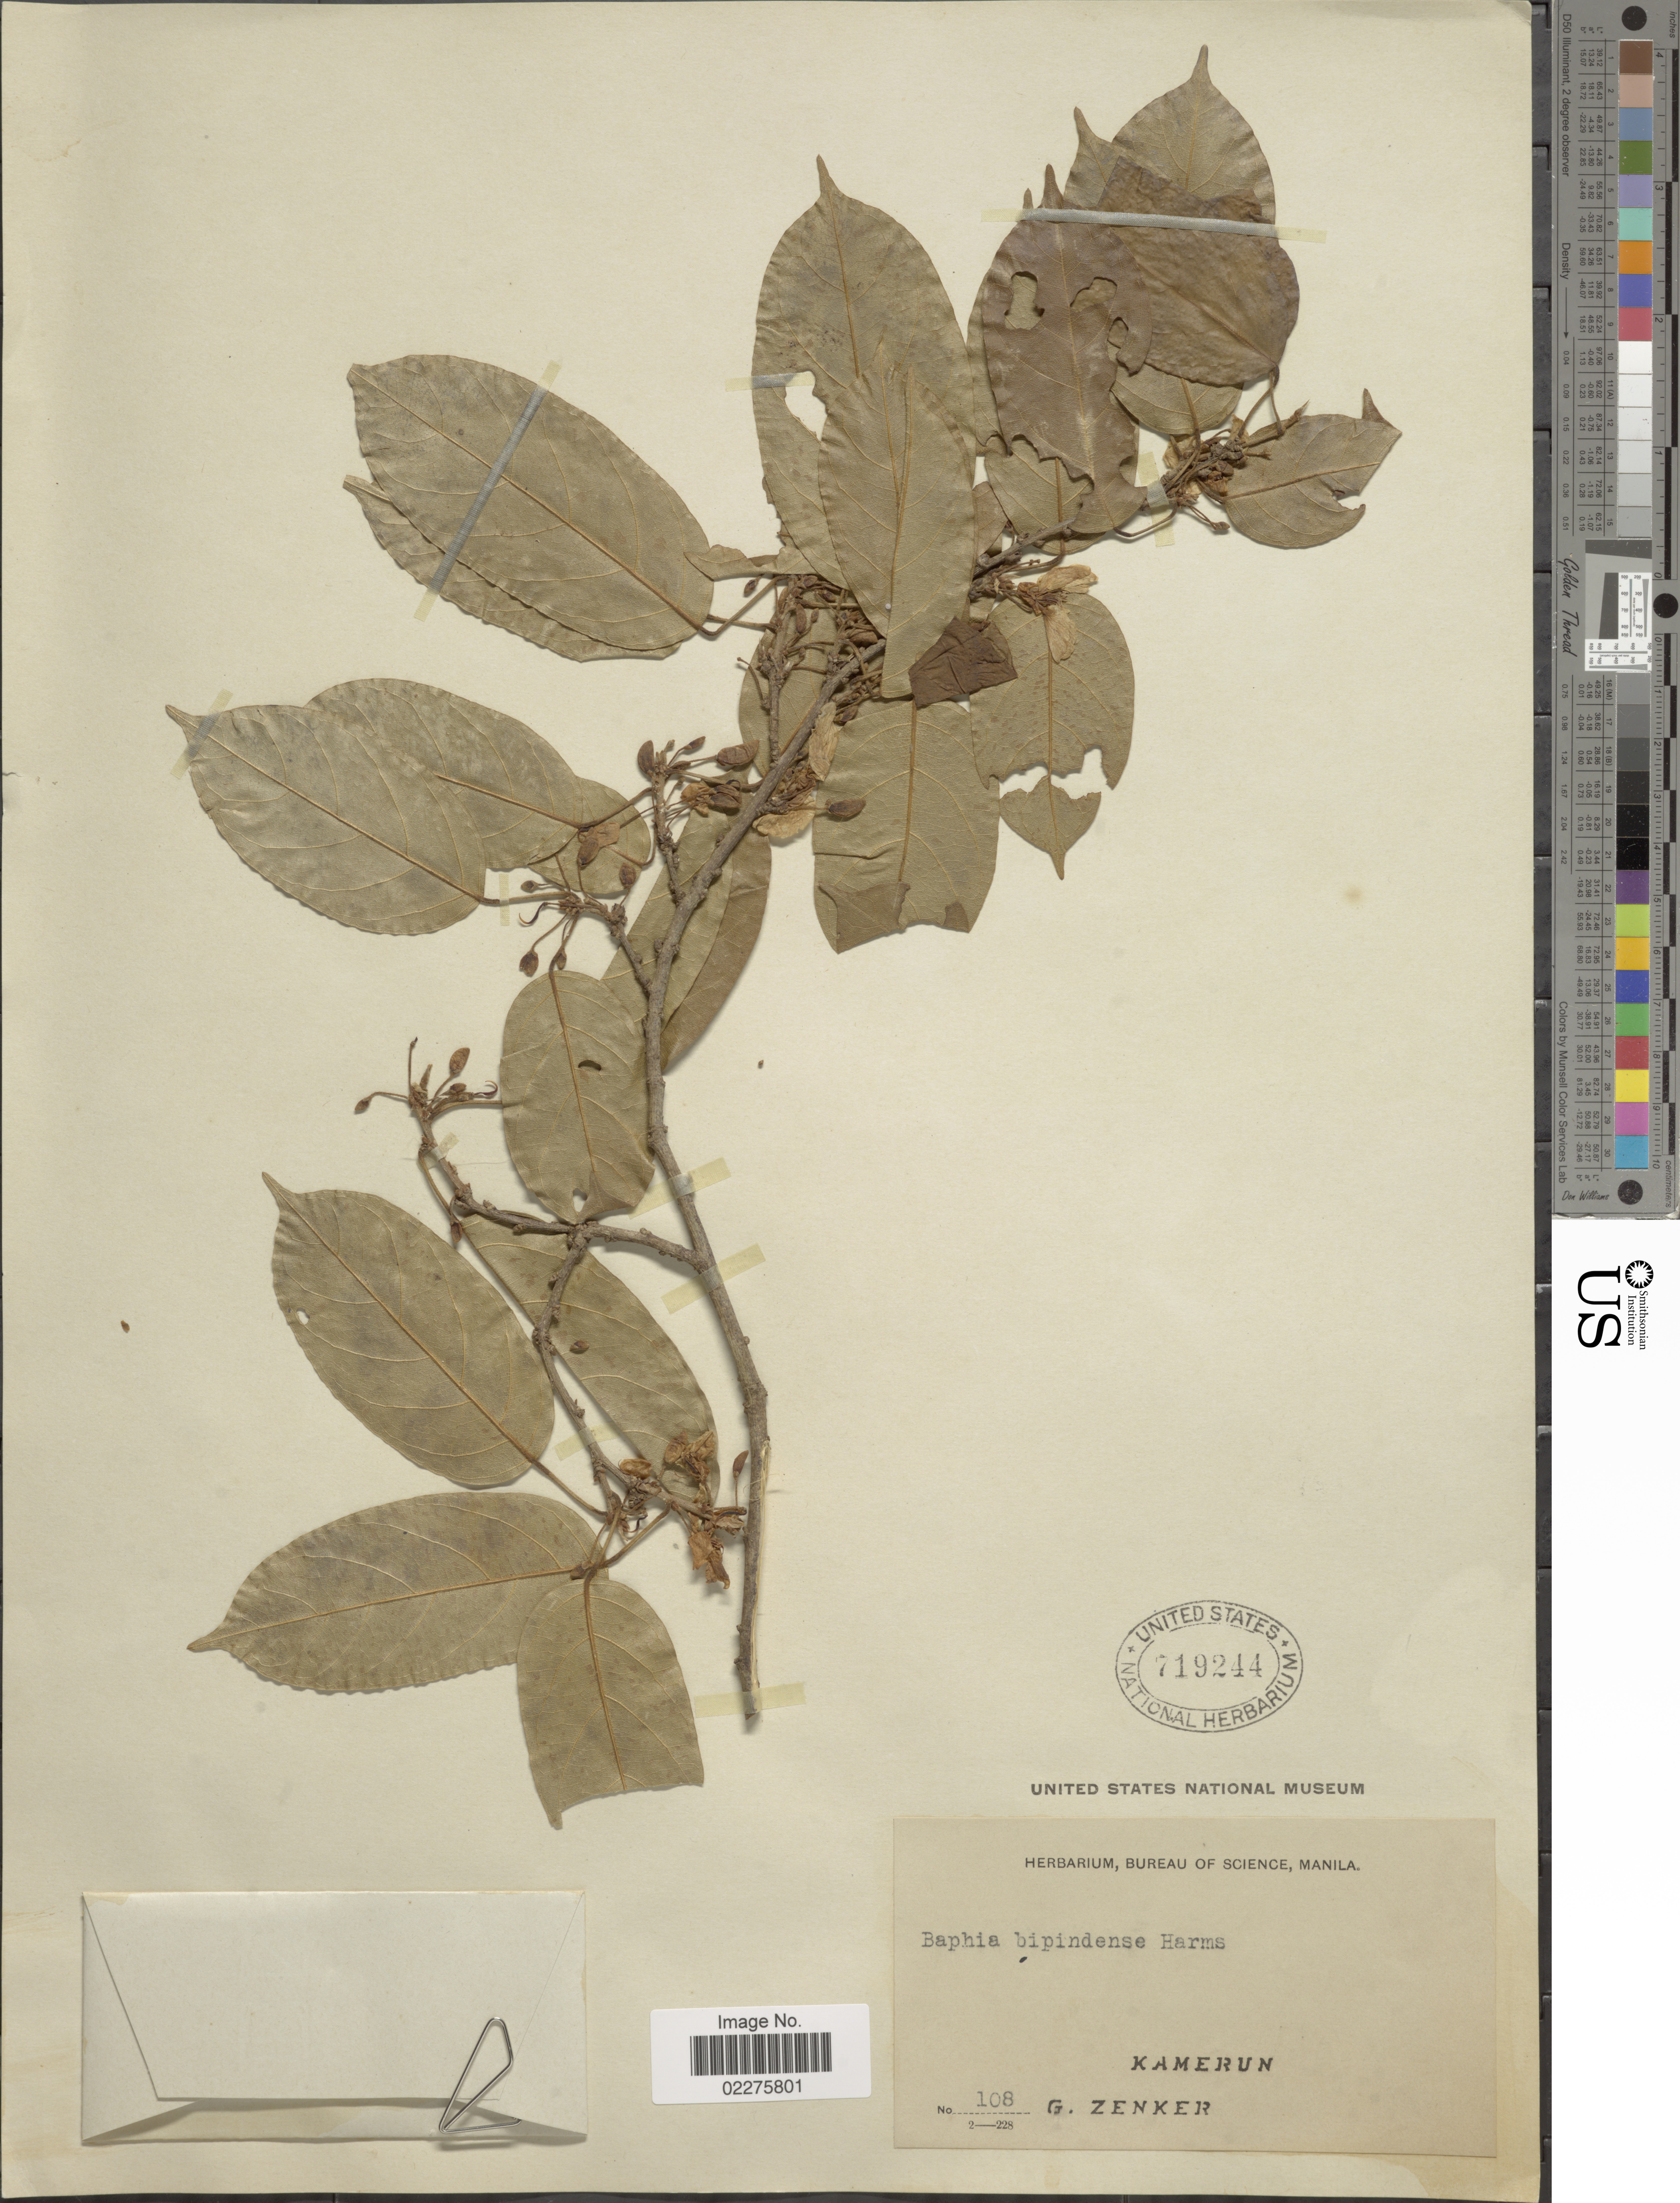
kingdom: Plantae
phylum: Tracheophyta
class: Magnoliopsida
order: Fabales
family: Fabaceae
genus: Baphia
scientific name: Baphia bipindensis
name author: Harms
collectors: G. A. Zenker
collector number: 108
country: Cameroon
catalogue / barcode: US 719244